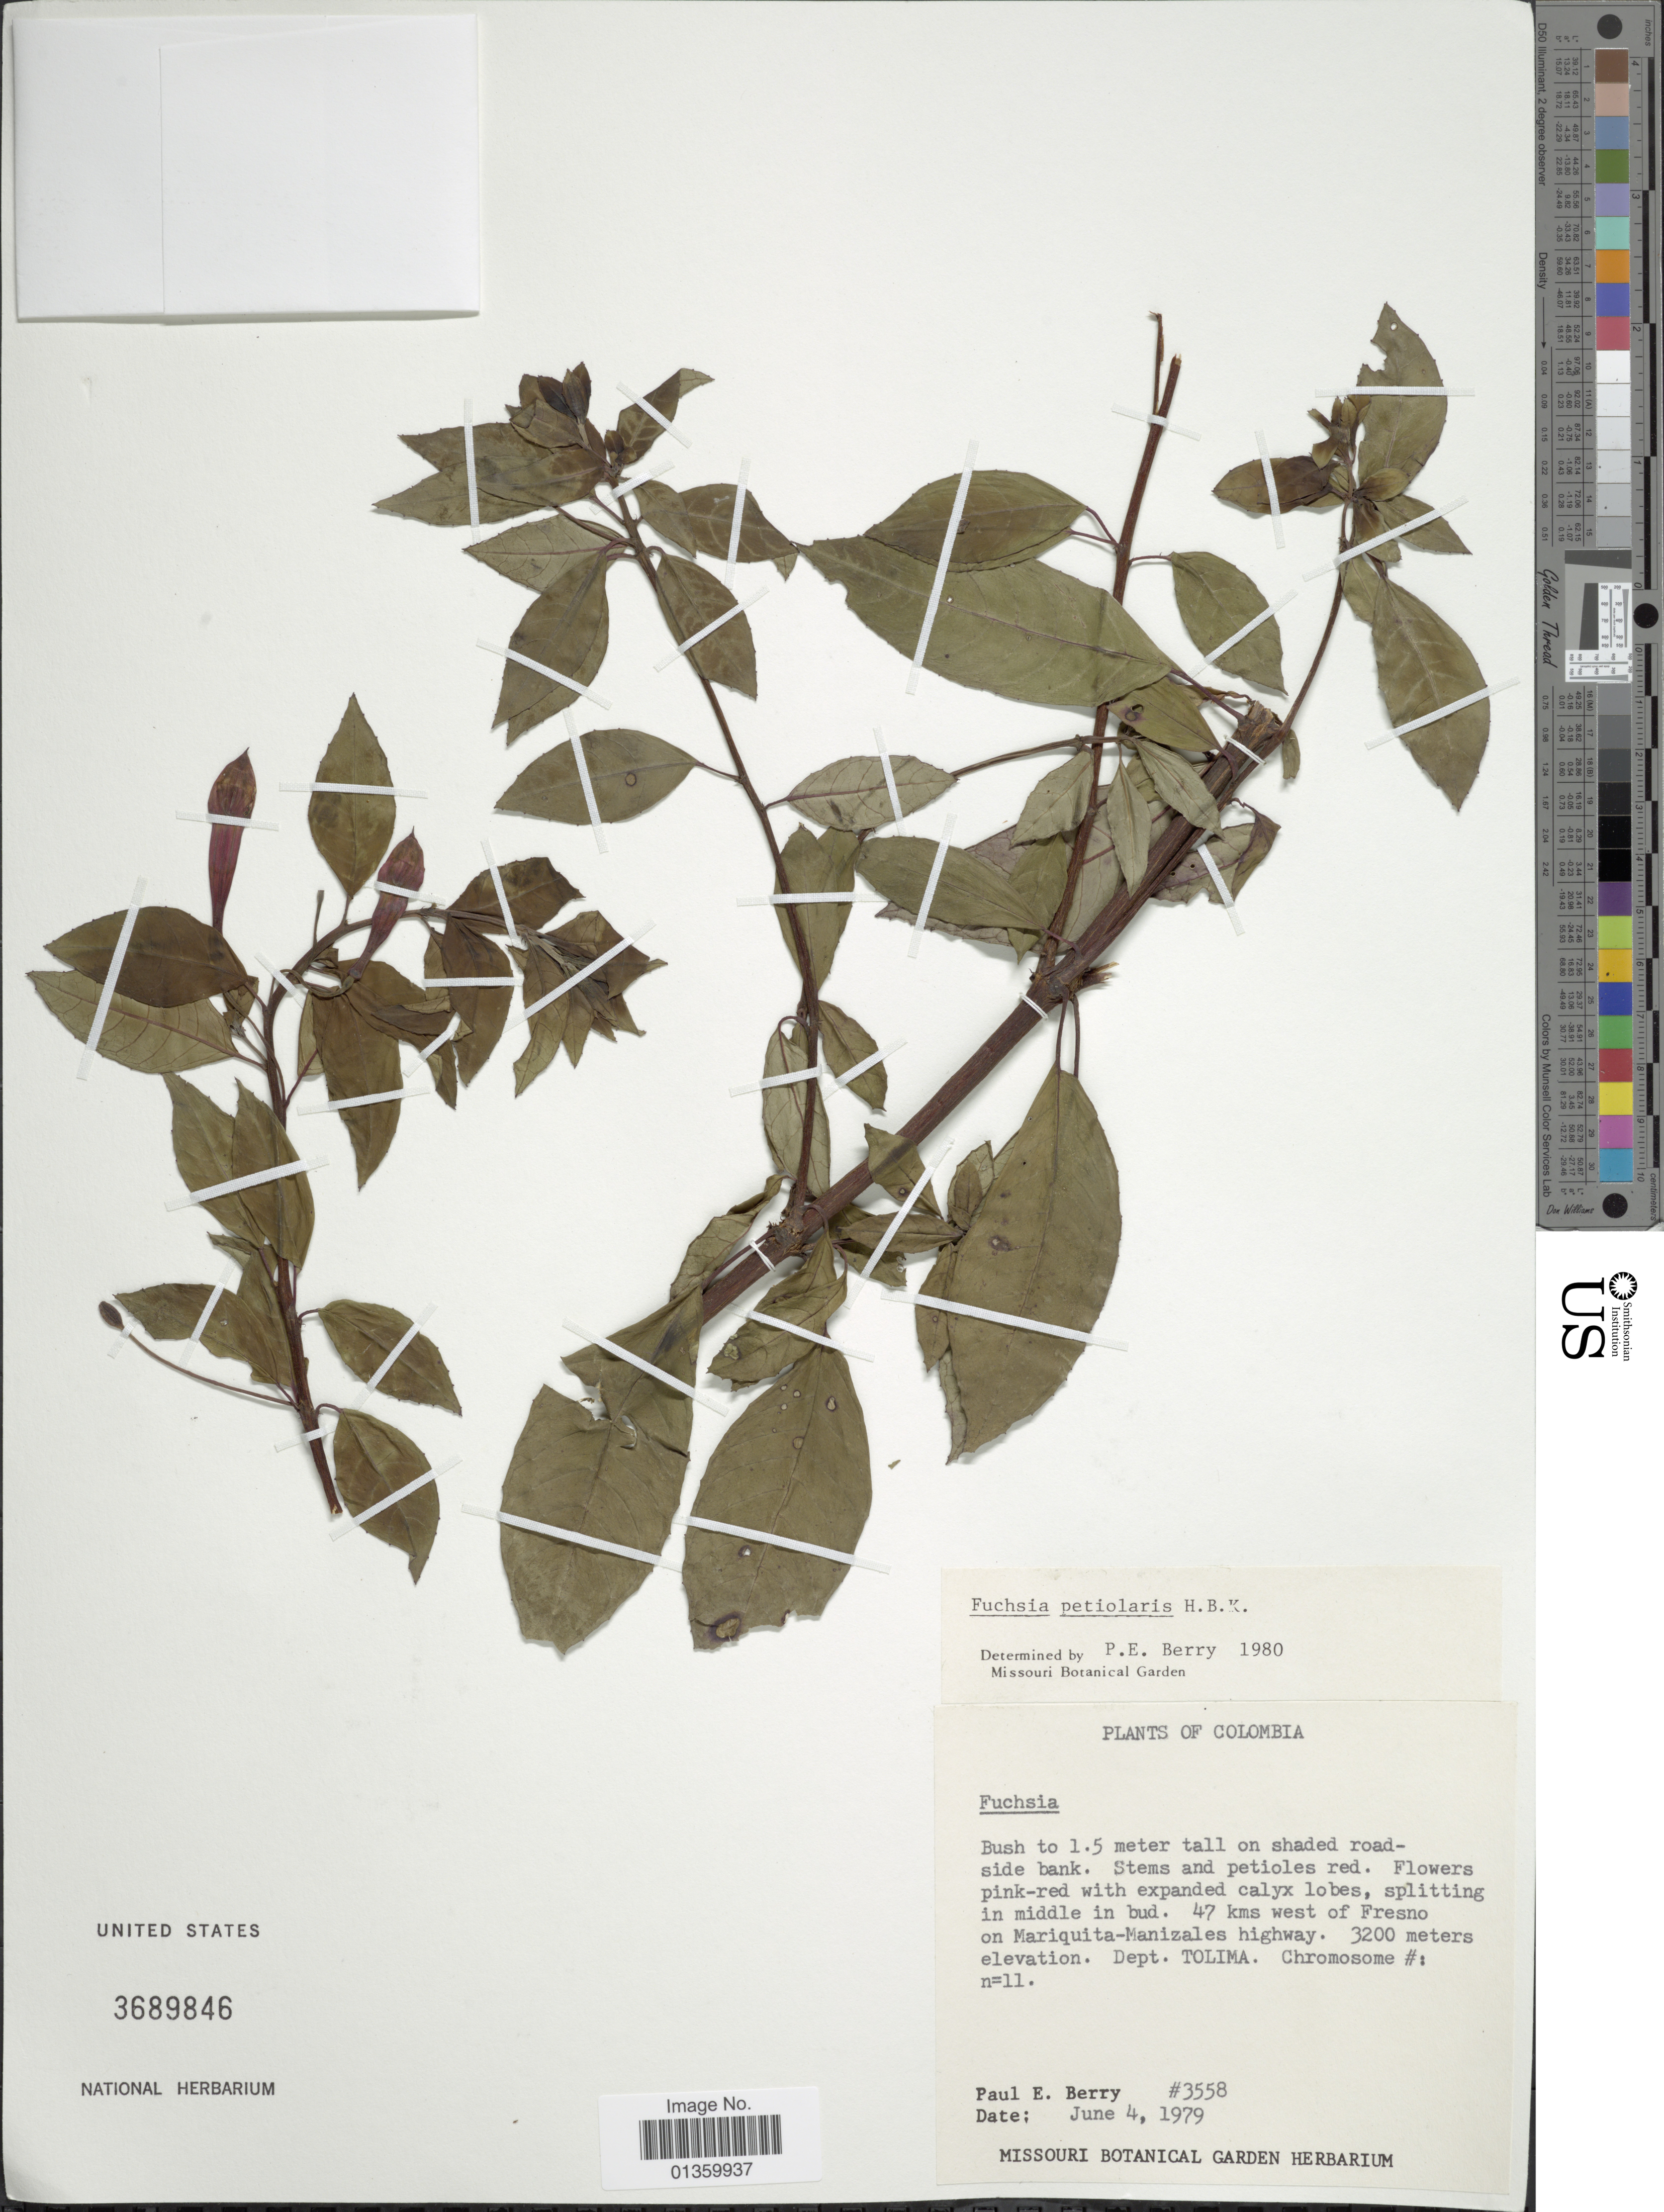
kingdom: Plantae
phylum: Tracheophyta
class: Magnoliopsida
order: Myrtales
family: Onagraceae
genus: Fuchsia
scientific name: Fuchsia petiolaris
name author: Kunth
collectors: P. E. Berry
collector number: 3558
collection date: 1979-06-04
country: Colombia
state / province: Tolima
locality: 47 kms west of Fresno on Mariquita-Manizales highway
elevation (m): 3200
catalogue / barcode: US 3689846